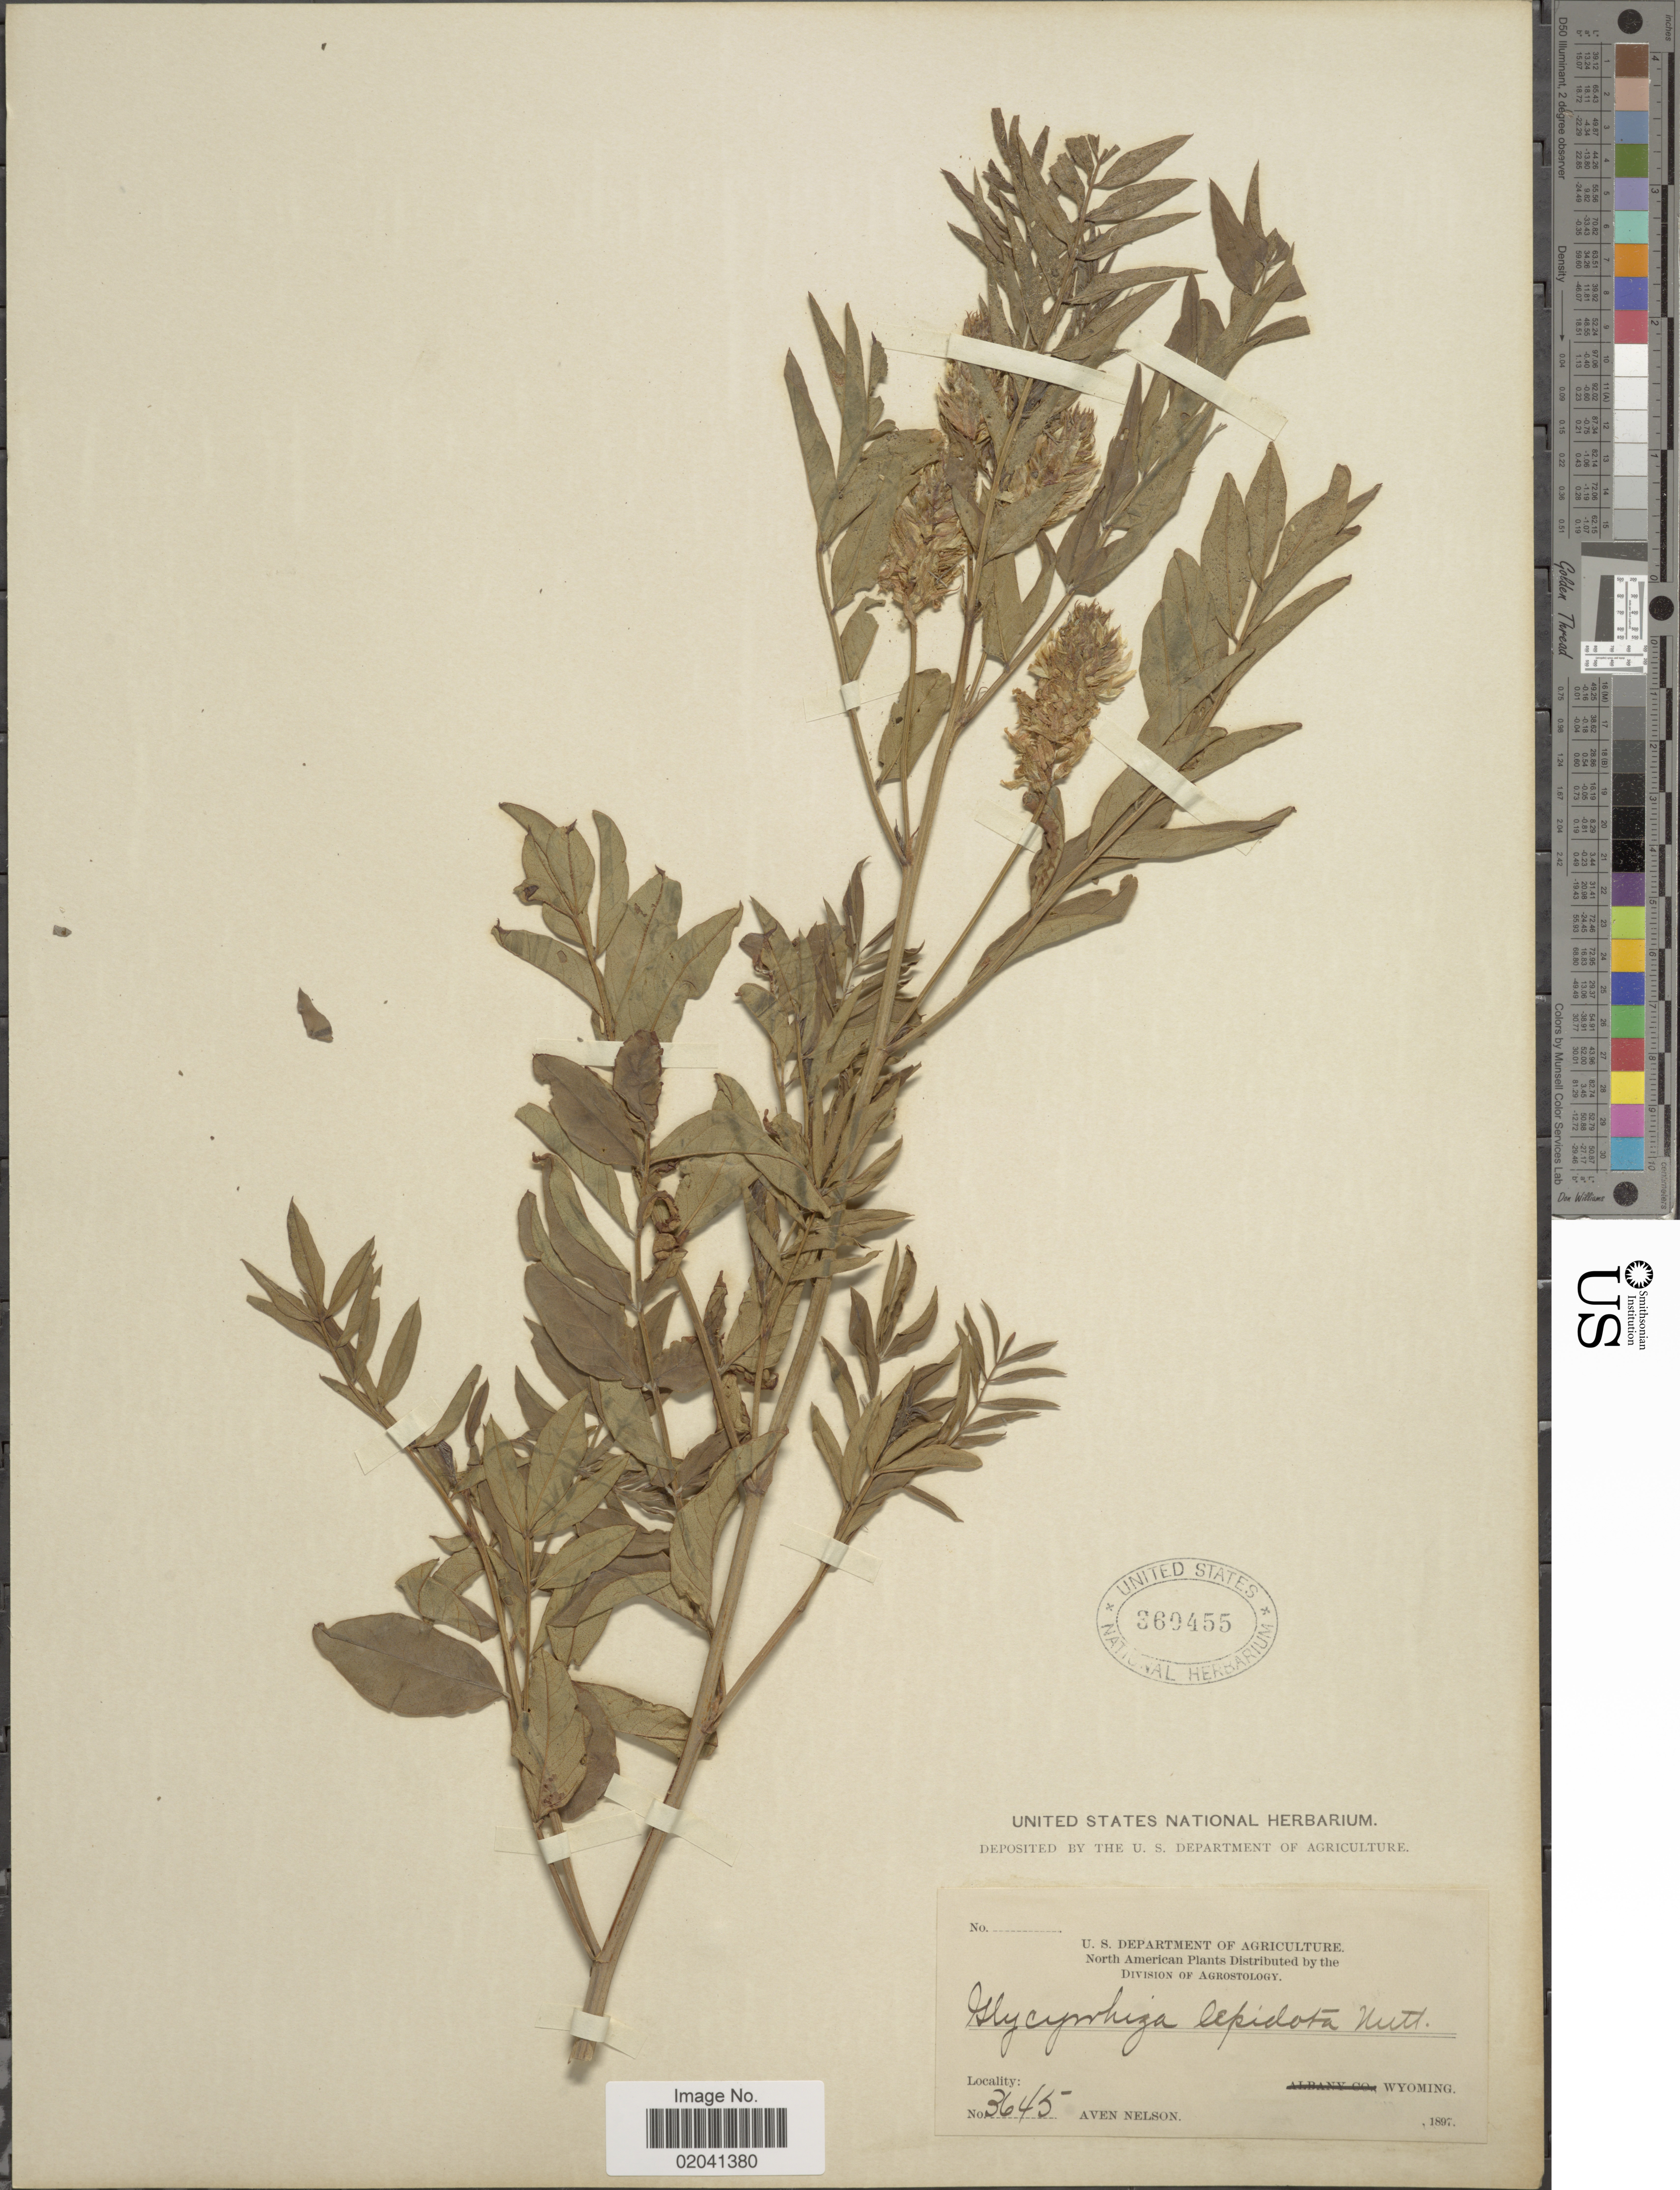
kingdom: Plantae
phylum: Tracheophyta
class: Magnoliopsida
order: Fabales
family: Fabaceae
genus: Glycyrrhiza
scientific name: Glycyrrhiza lepidota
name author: Pursh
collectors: A. Nelson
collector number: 3645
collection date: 1897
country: United States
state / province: Wyoming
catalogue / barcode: US 360455